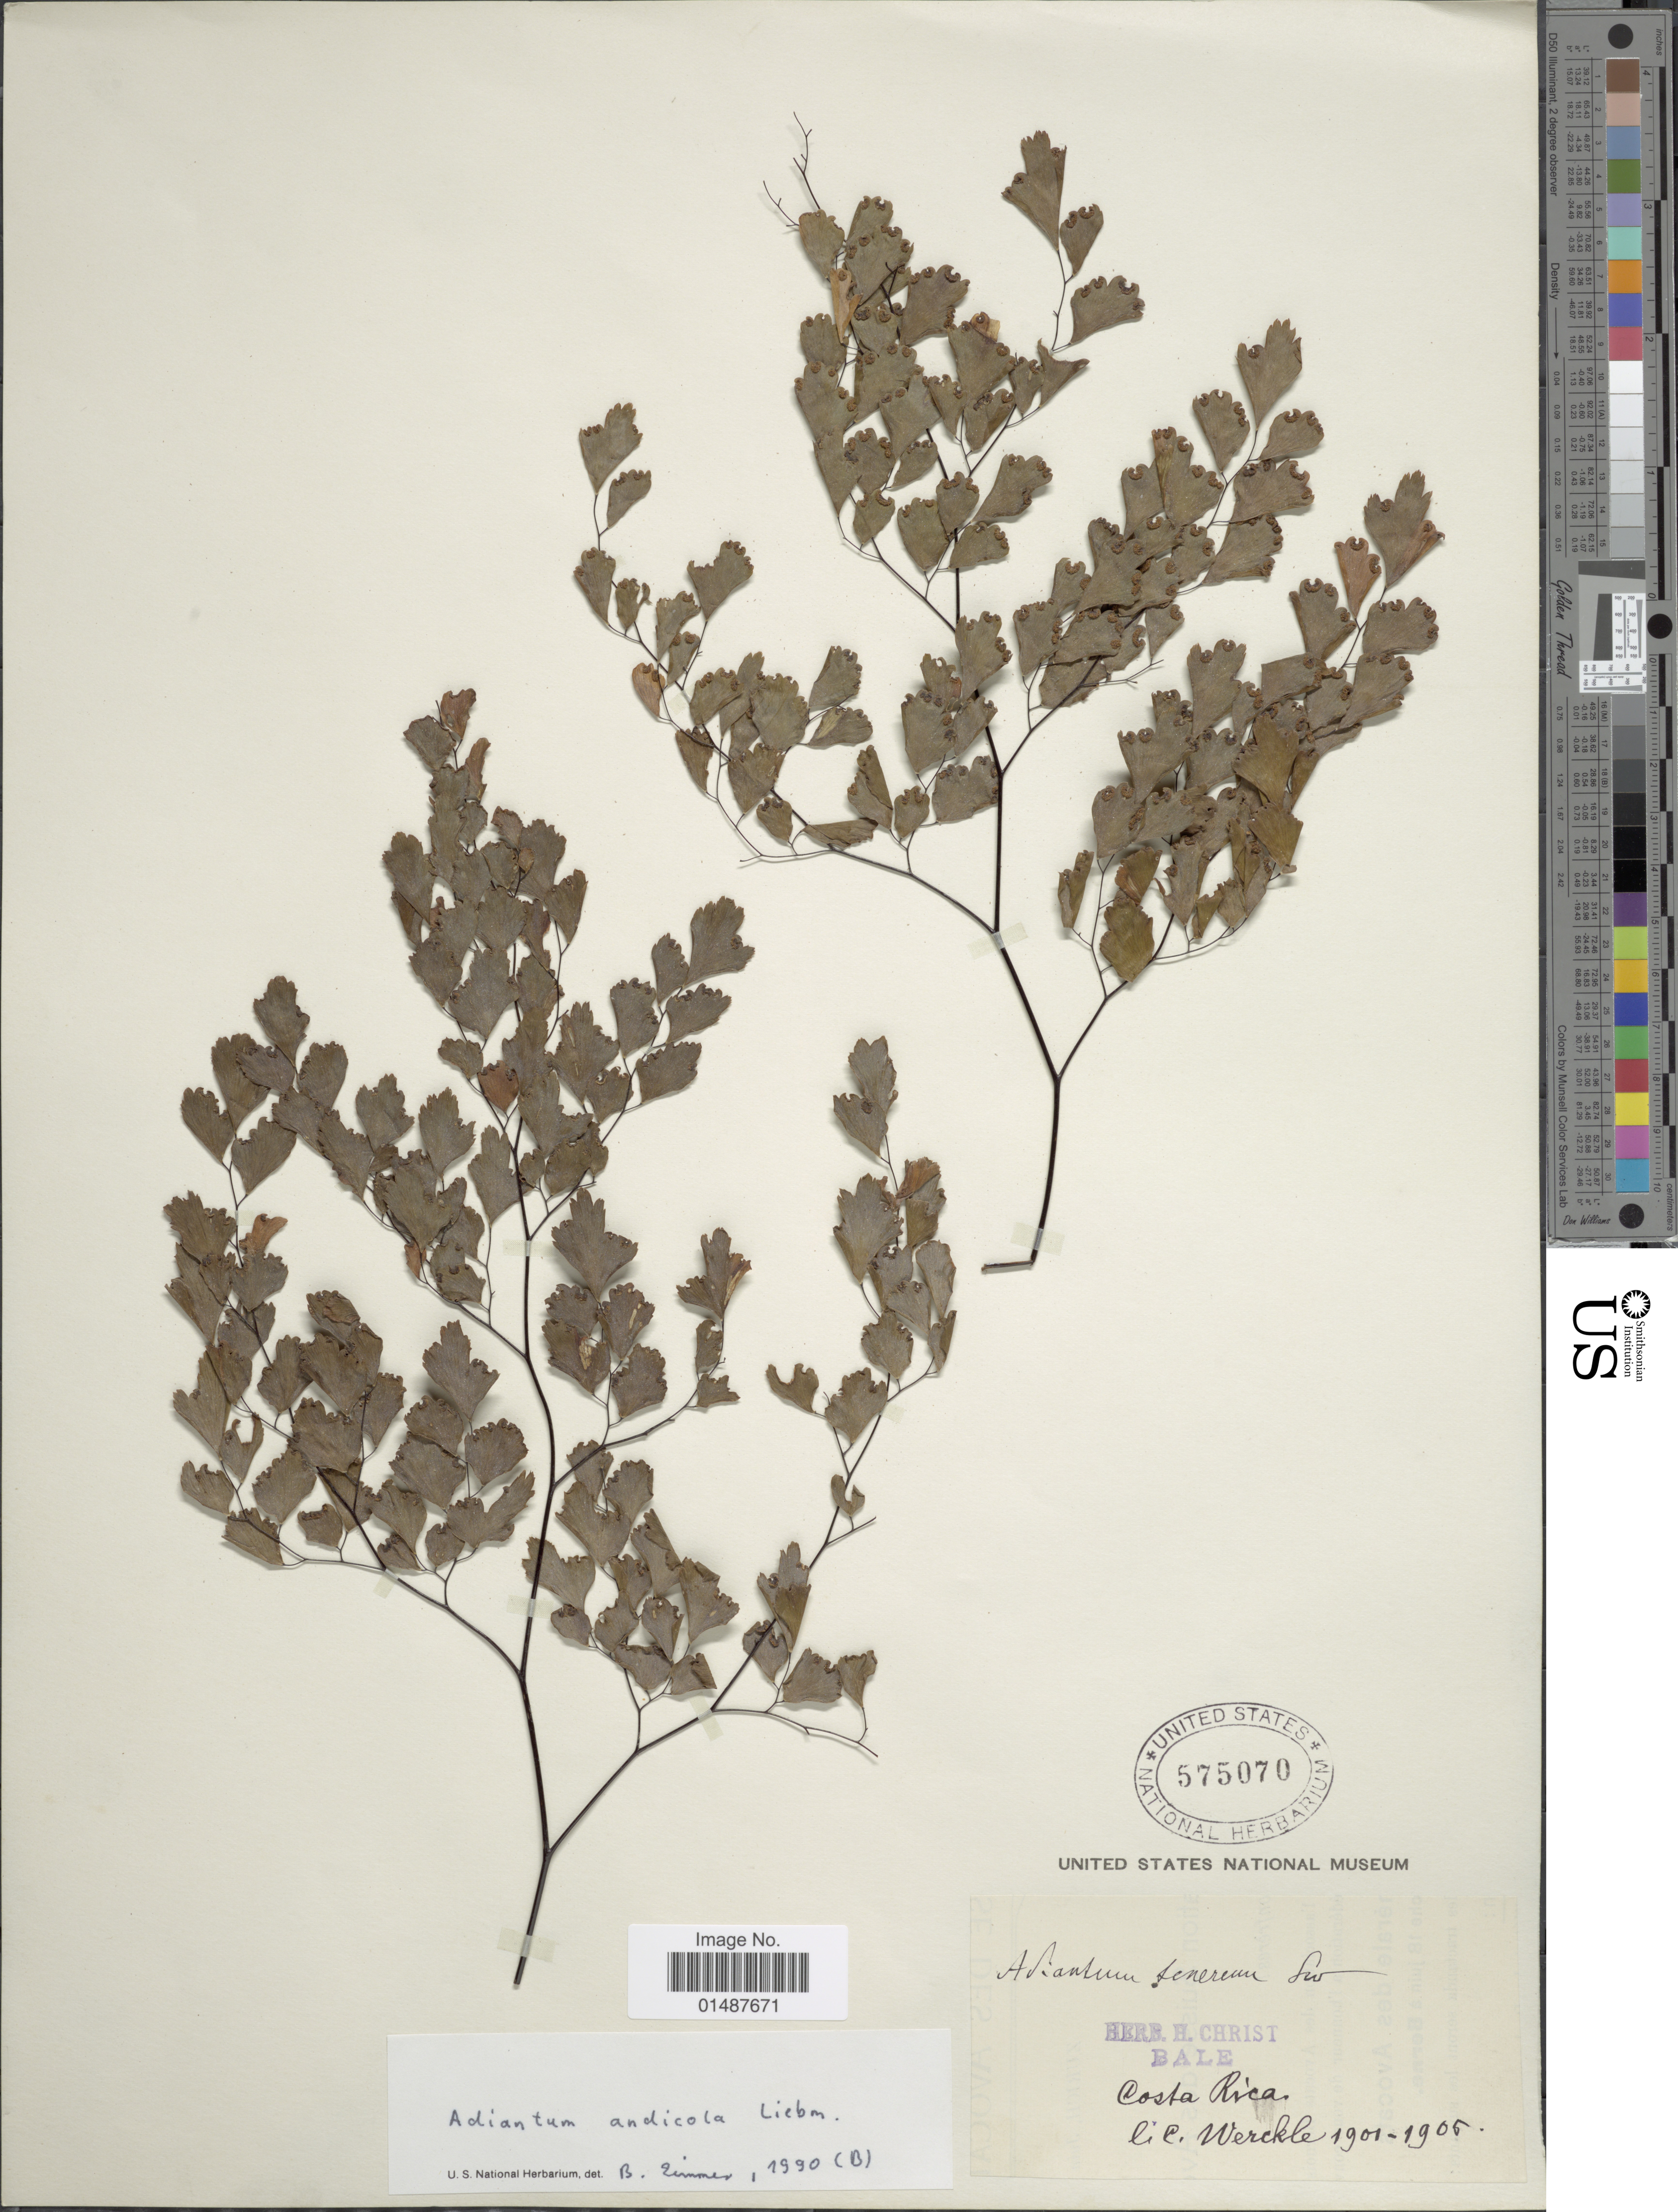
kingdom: Plantae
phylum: Tracheophyta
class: Polypodiopsida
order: Polypodiales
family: Pteridaceae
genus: Adiantum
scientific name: Adiantum andicola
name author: Liebm.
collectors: C. C Wercklé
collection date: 1901/1905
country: Costa Rica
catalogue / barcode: US 575070